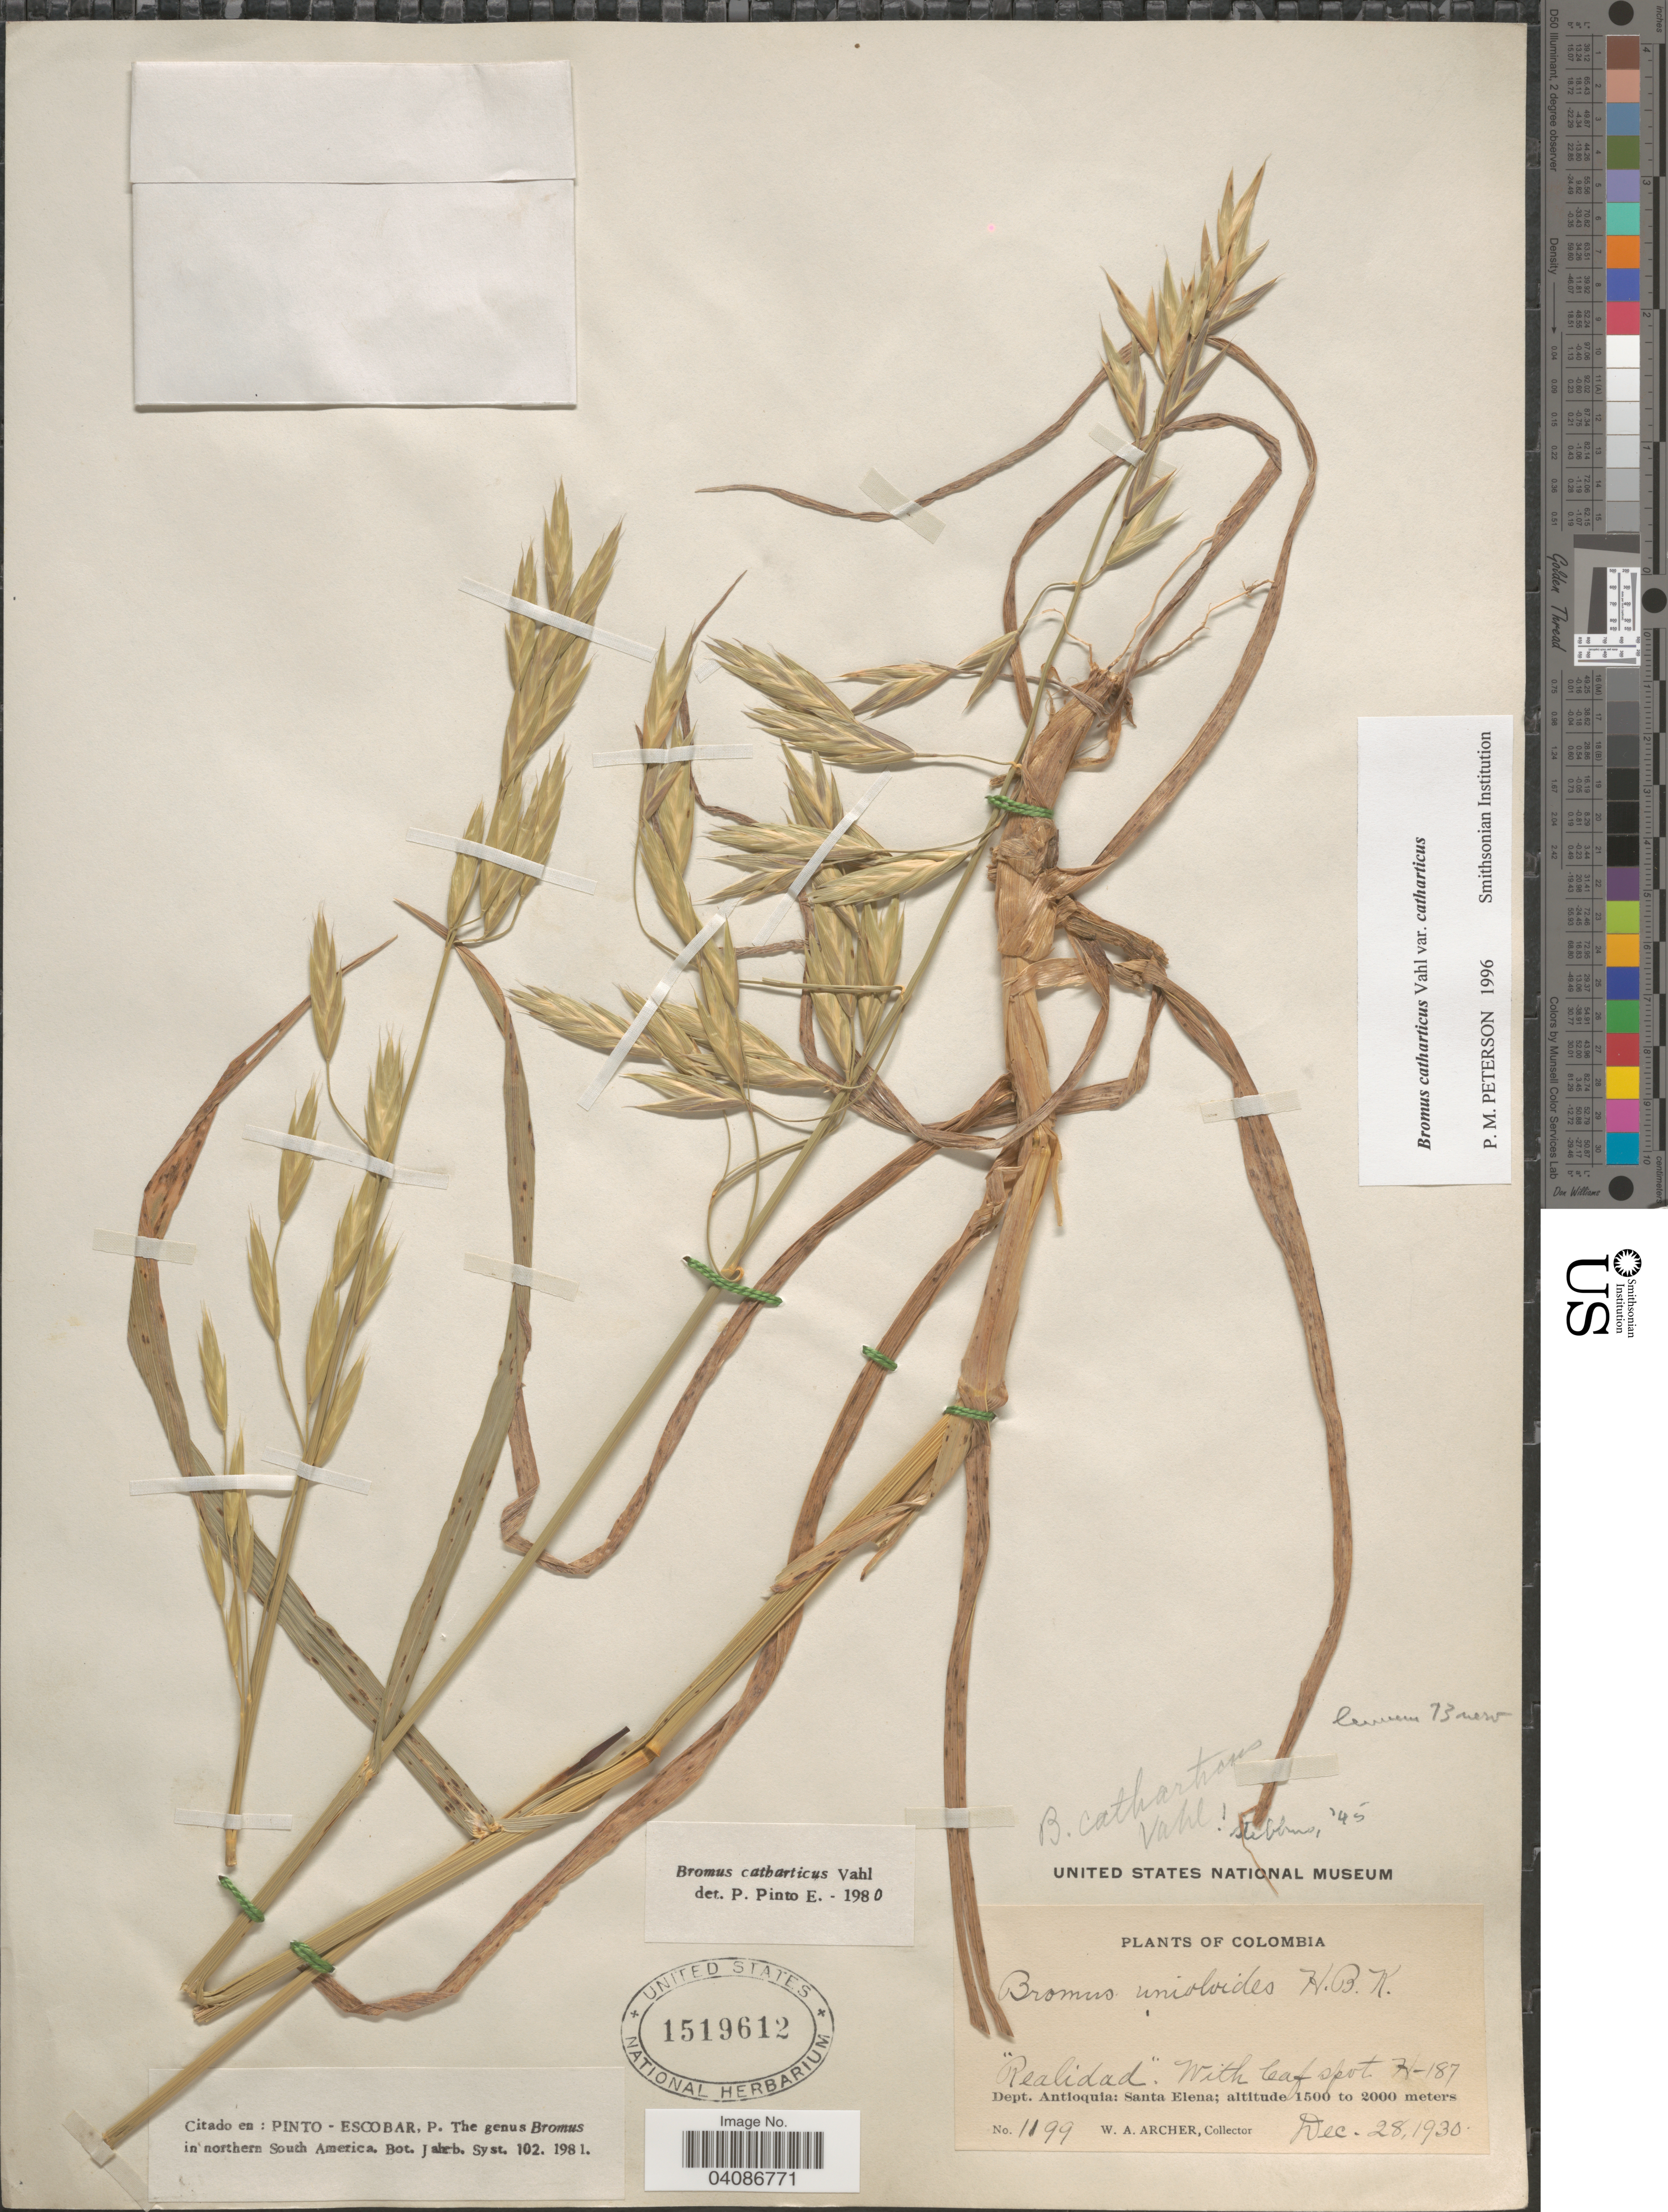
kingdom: Plantae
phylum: Tracheophyta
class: Liliopsida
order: Poales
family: Poaceae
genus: Bromus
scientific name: Bromus catharticus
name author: Vahl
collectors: W. Archer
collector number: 1199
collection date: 1930-12-28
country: Colombia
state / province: Antioquia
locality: Dept. Antioquia: Santa Elena.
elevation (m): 1500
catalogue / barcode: US 1519612